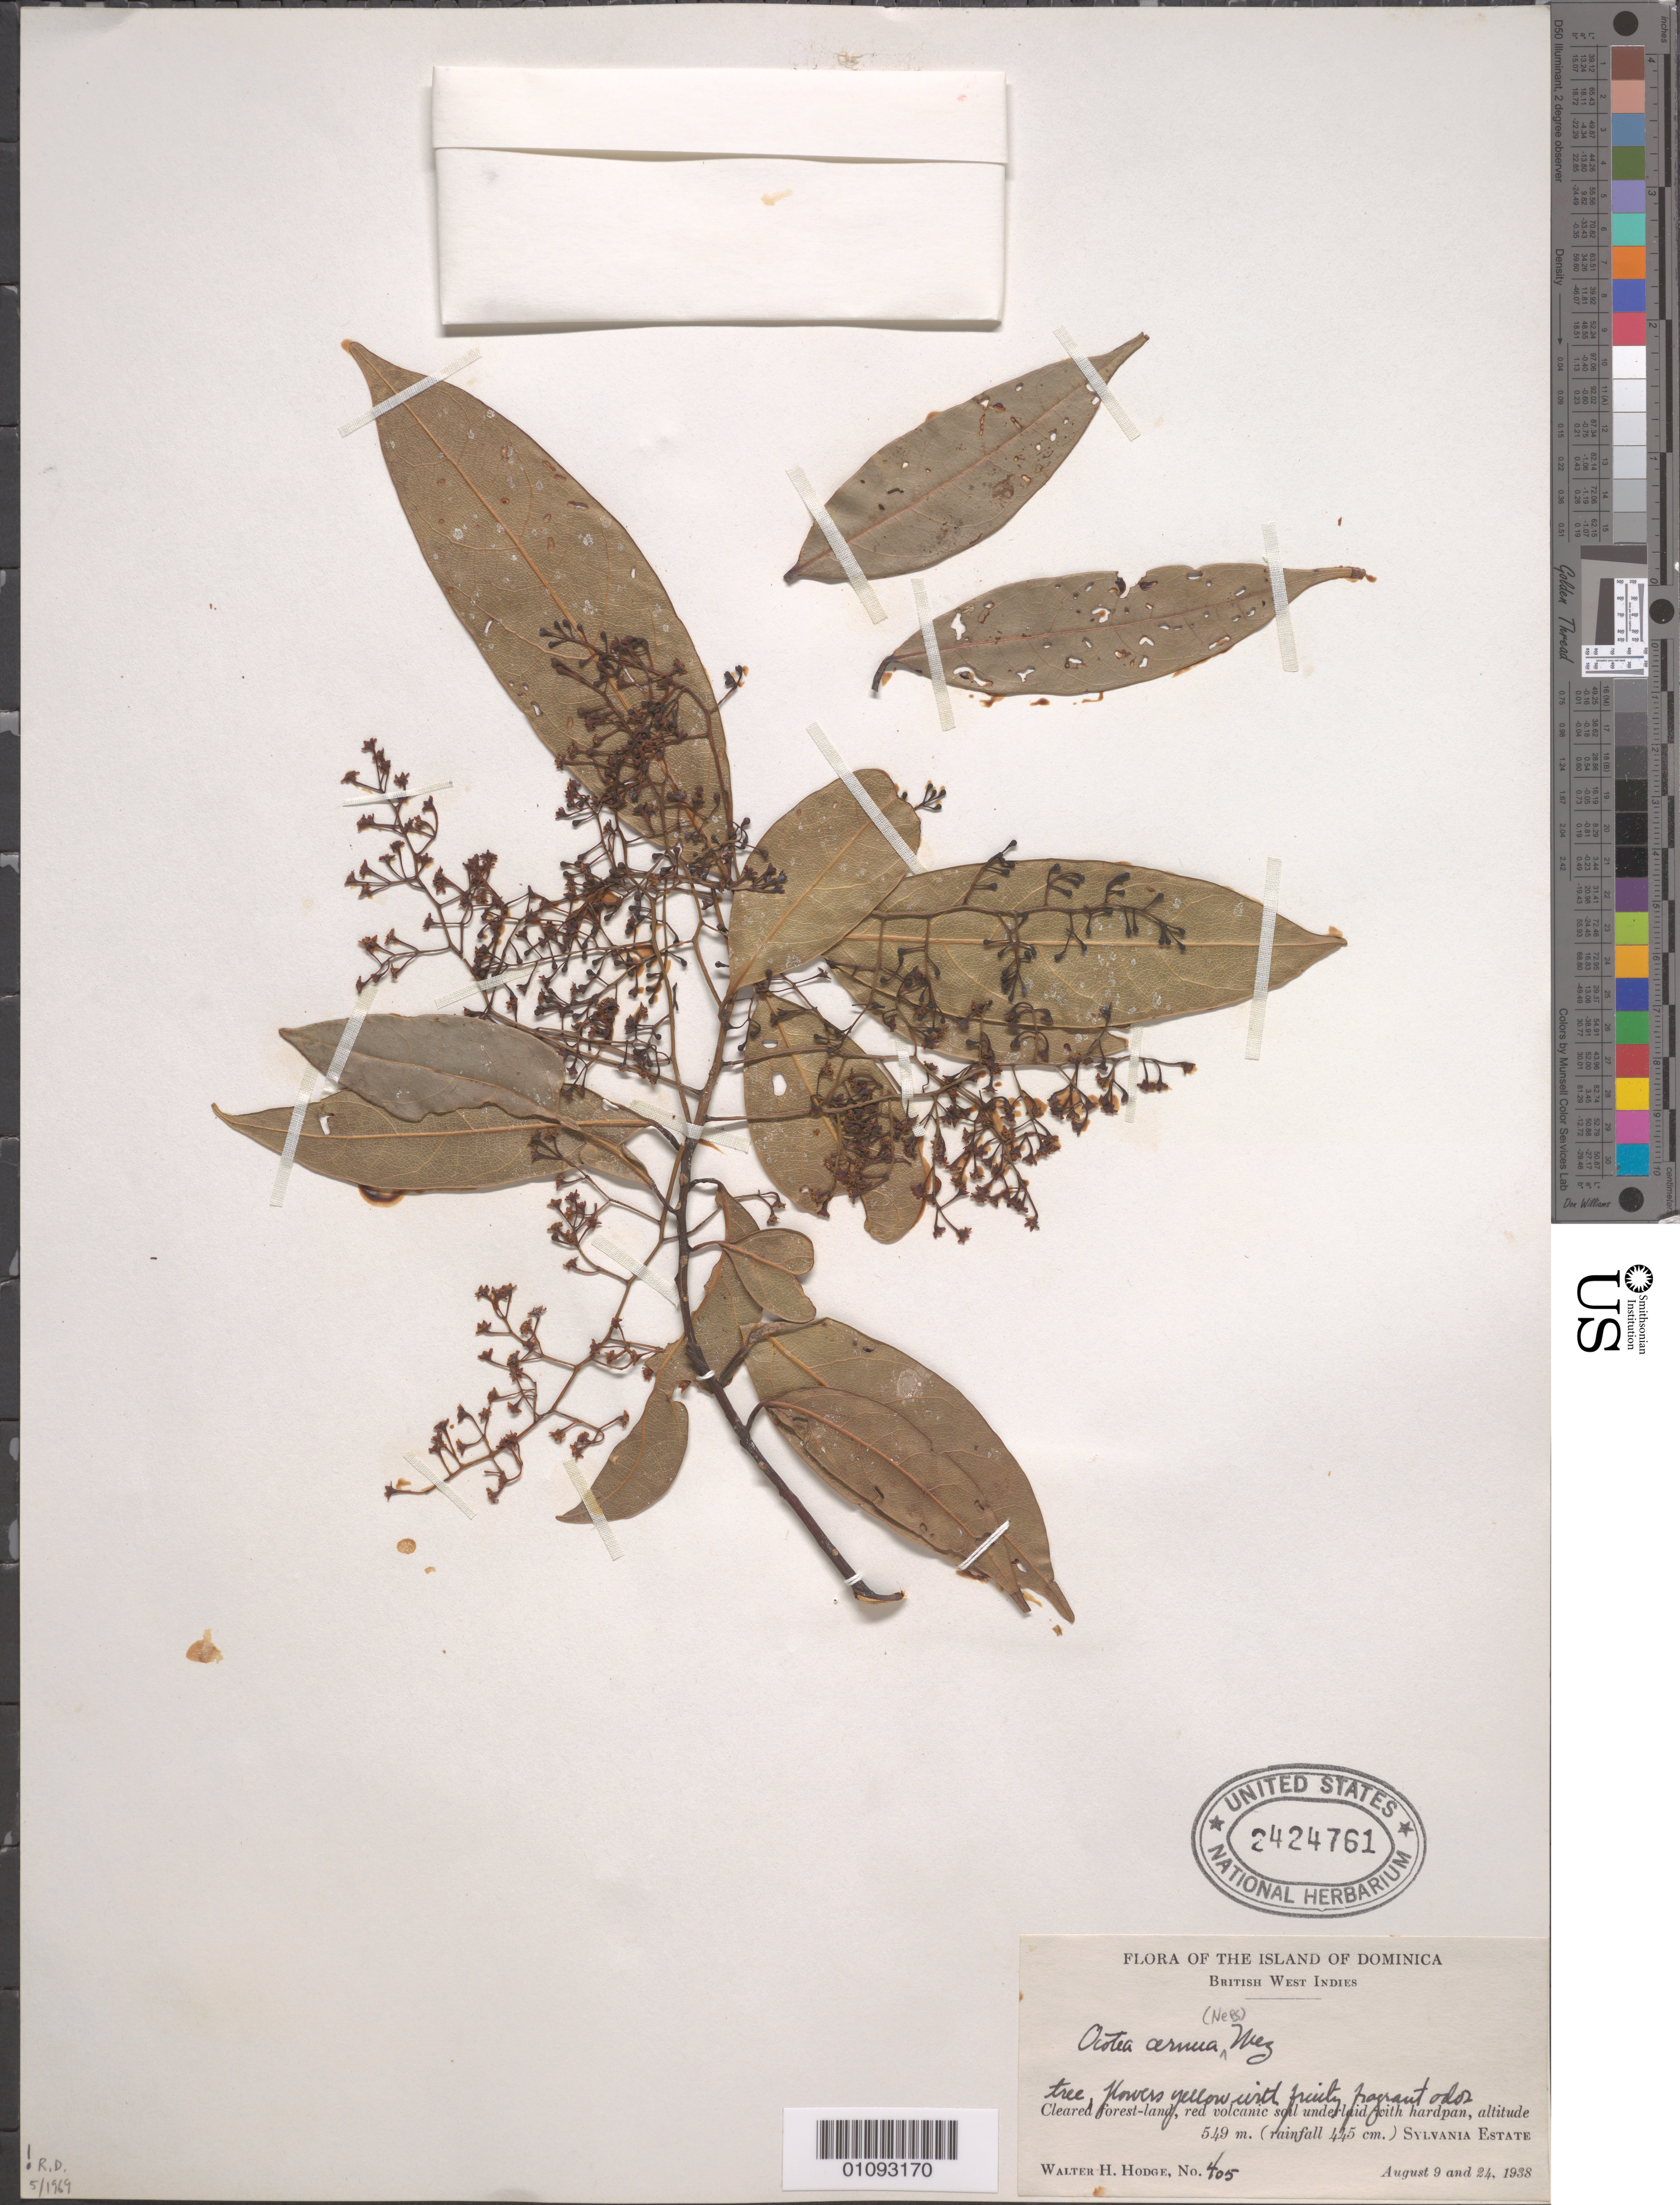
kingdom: Plantae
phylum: Tracheophyta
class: Magnoliopsida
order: Laurales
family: Lauraceae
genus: Ocotea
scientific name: Ocotea cernua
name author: (Nees) Mez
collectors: W. Hodge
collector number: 405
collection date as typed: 09 Aug 1938 and 24 Aug 1938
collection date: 1938-08-09,1938-08-24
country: Dominica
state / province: St. Paul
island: Dominica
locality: Sylvania Estate.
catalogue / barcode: US 2424761